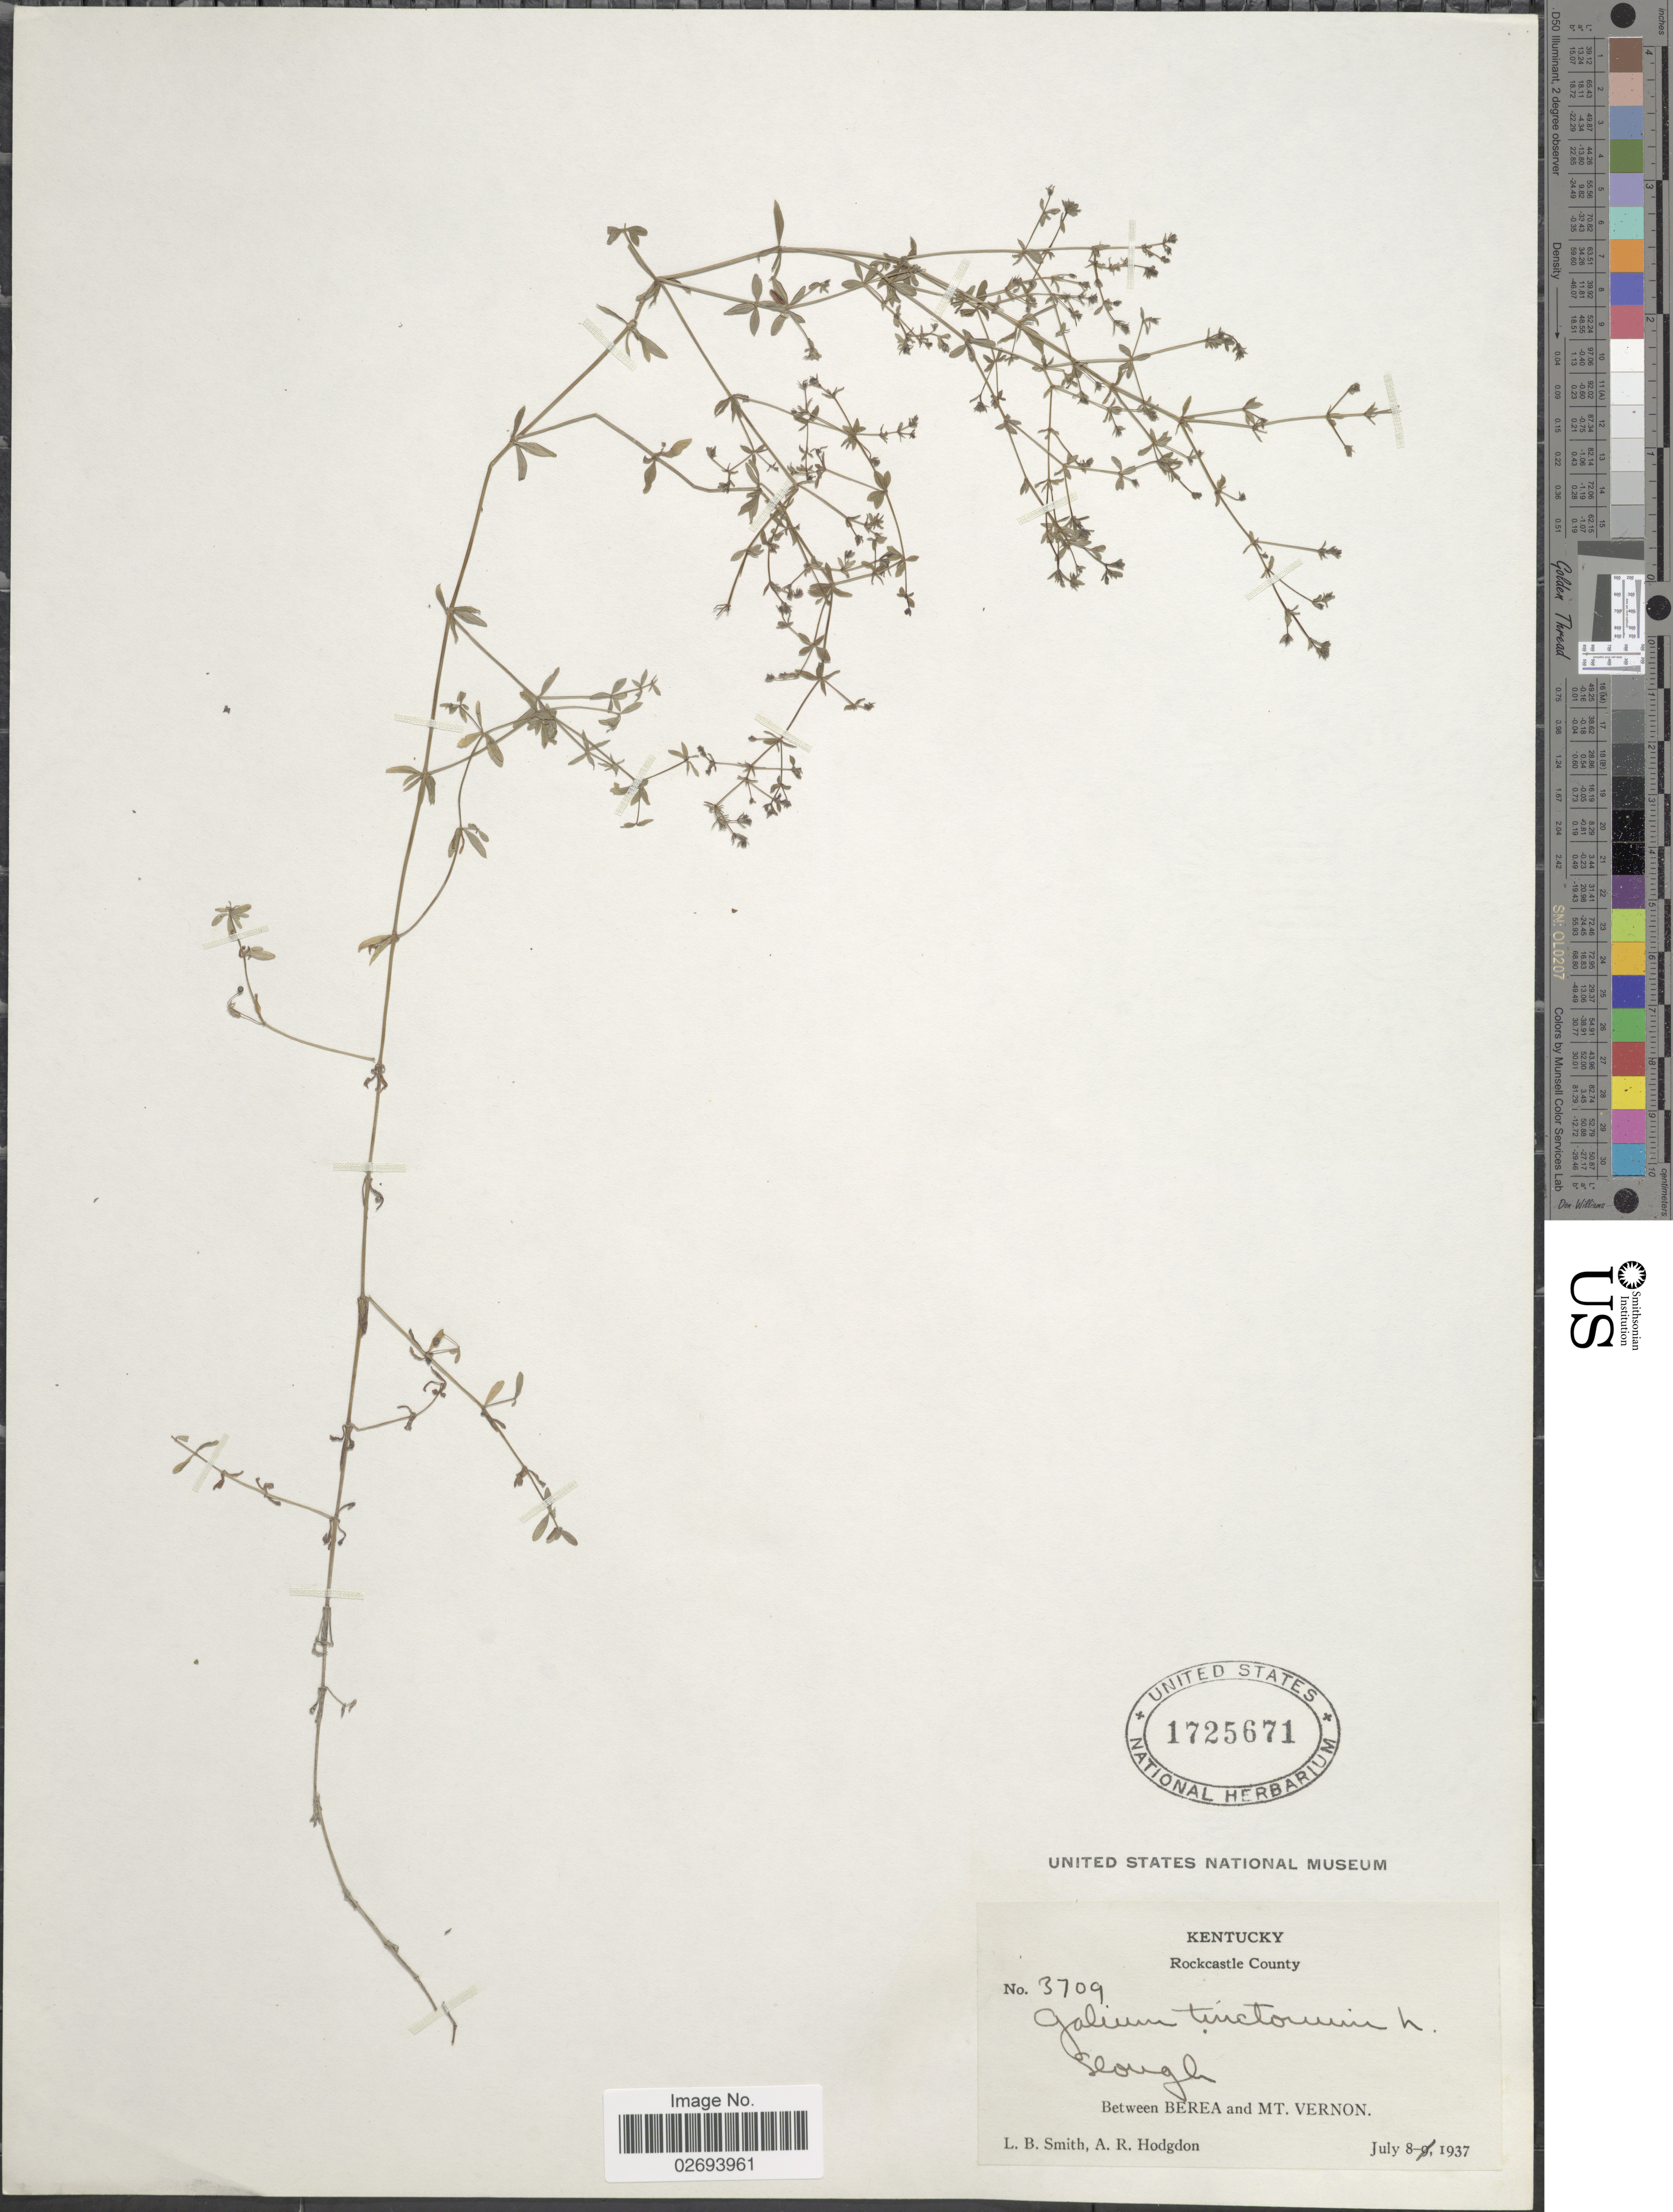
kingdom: Plantae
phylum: Tracheophyta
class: Magnoliopsida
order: Gentianales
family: Rubiaceae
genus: Galium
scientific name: Galium tinctorium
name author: (L.) Scop.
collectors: L. Smith & A. R. Hodgdon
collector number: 3709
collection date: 1937-07-08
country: United States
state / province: Kentucky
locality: Rockcastle County. Slough. Between Berea and Mt. Vernon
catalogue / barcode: US 1725671